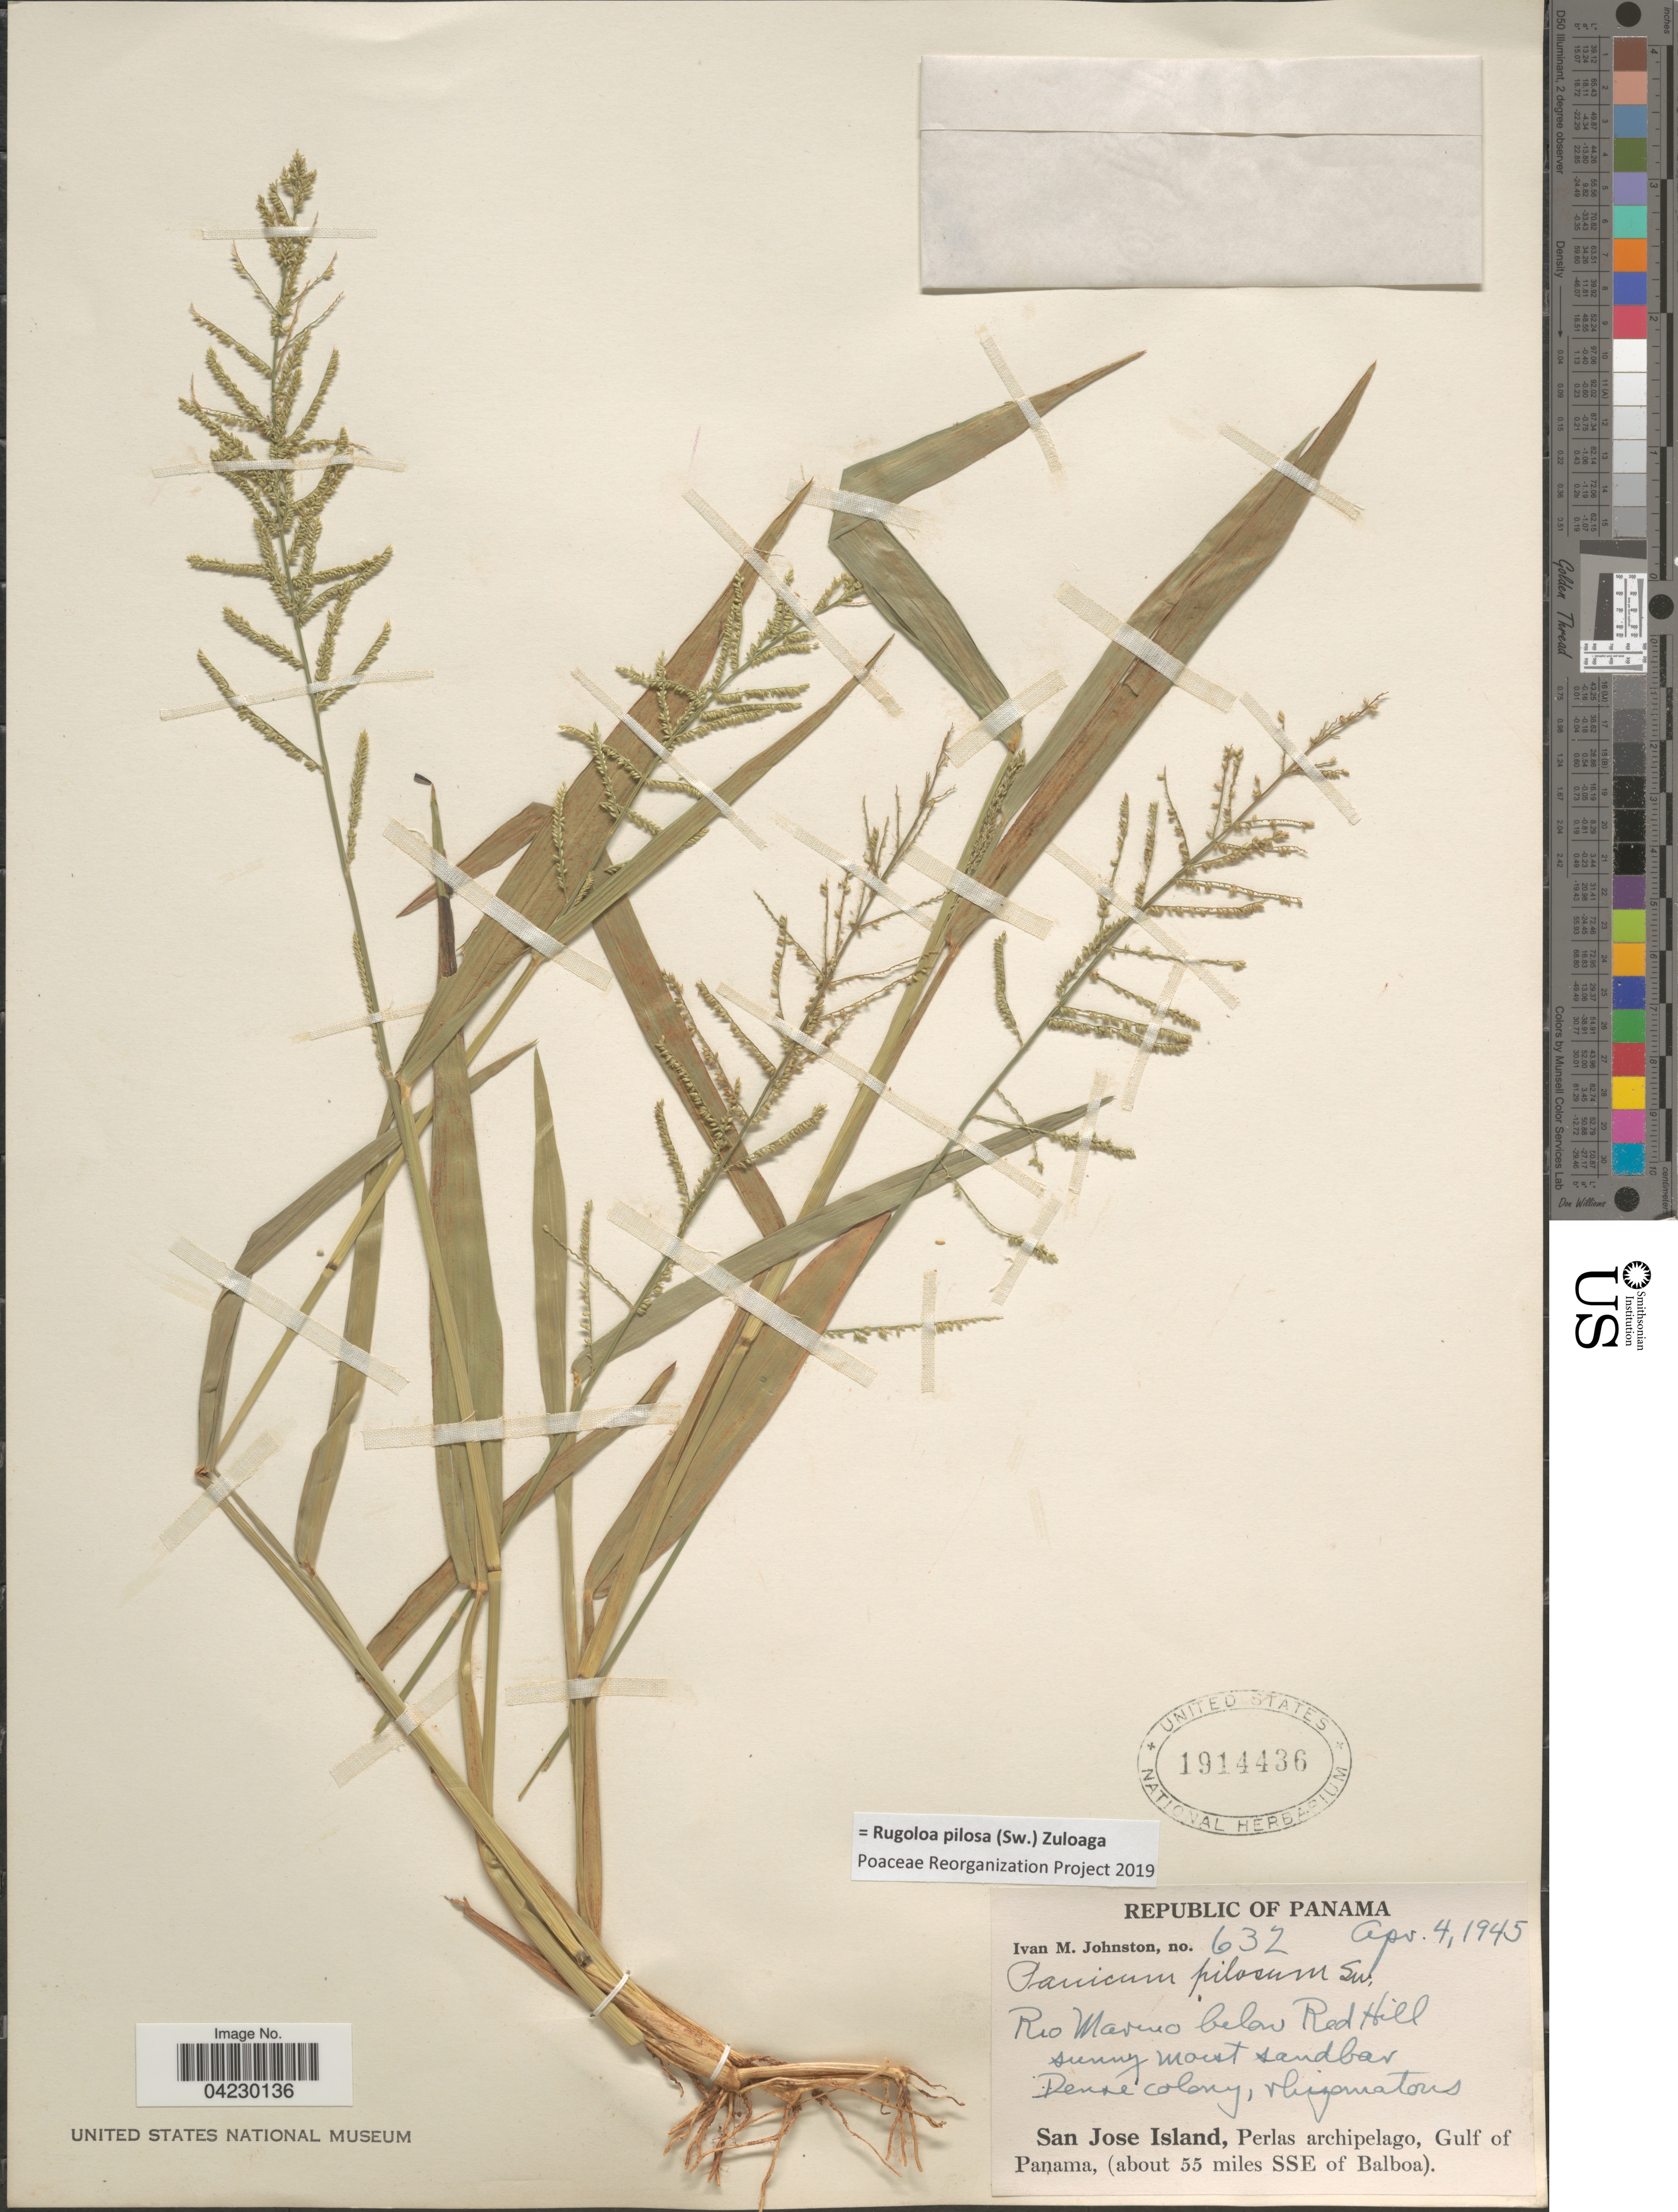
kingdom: Plantae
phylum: Tracheophyta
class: Liliopsida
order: Poales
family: Poaceae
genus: Rugoloa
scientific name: Rugoloa pilosa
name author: (Sw.) Zuloaga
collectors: I.M. Johnston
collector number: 632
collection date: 1945-04-04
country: Panama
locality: Republic of Panama. Rio Mareno below Red Hill. San Jose Island, Perlas archipelago, Gulf of Panama, (about 55 miles SSE of Balboa).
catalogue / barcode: US 1914436